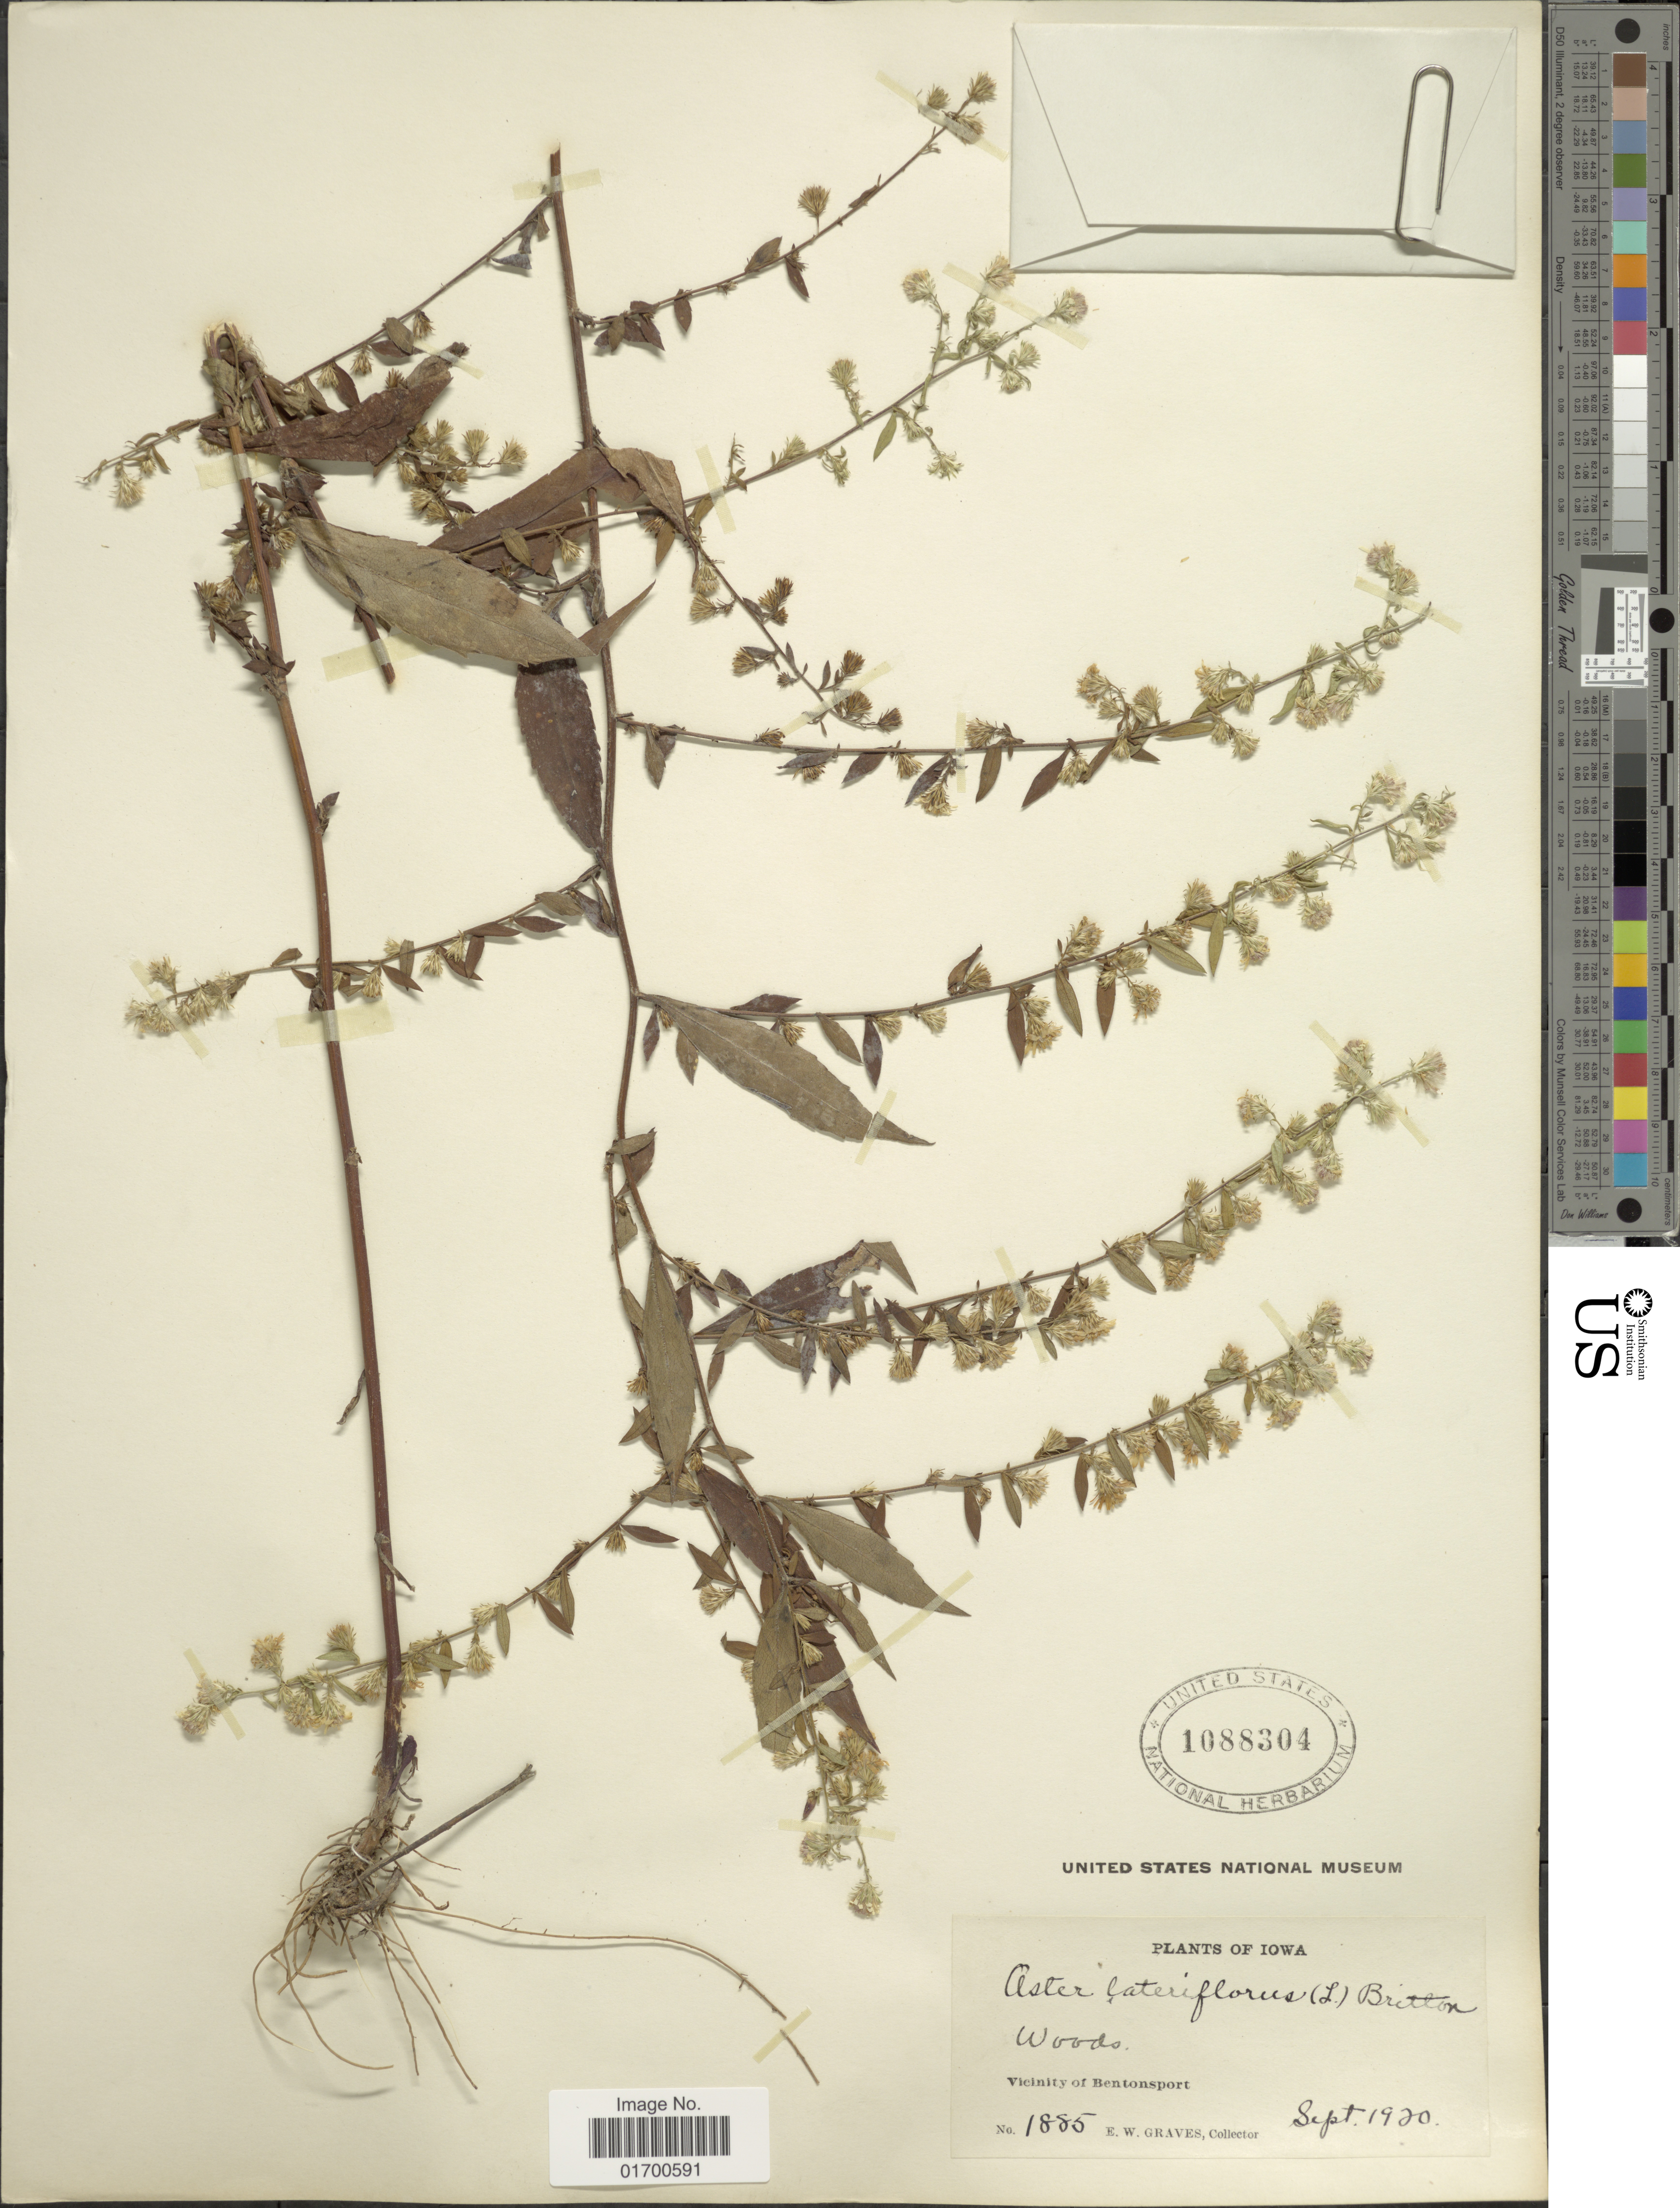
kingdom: Plantae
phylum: Tracheophyta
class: Magnoliopsida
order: Asterales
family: Asteraceae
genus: Symphyotrichum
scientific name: Symphyotrichum lateriflorum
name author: (L.) Á. Löve & D. Löve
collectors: E. Graves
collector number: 1885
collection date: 1920-09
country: United States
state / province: Iowa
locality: Vicinity of Bentonsport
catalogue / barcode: US 1088304